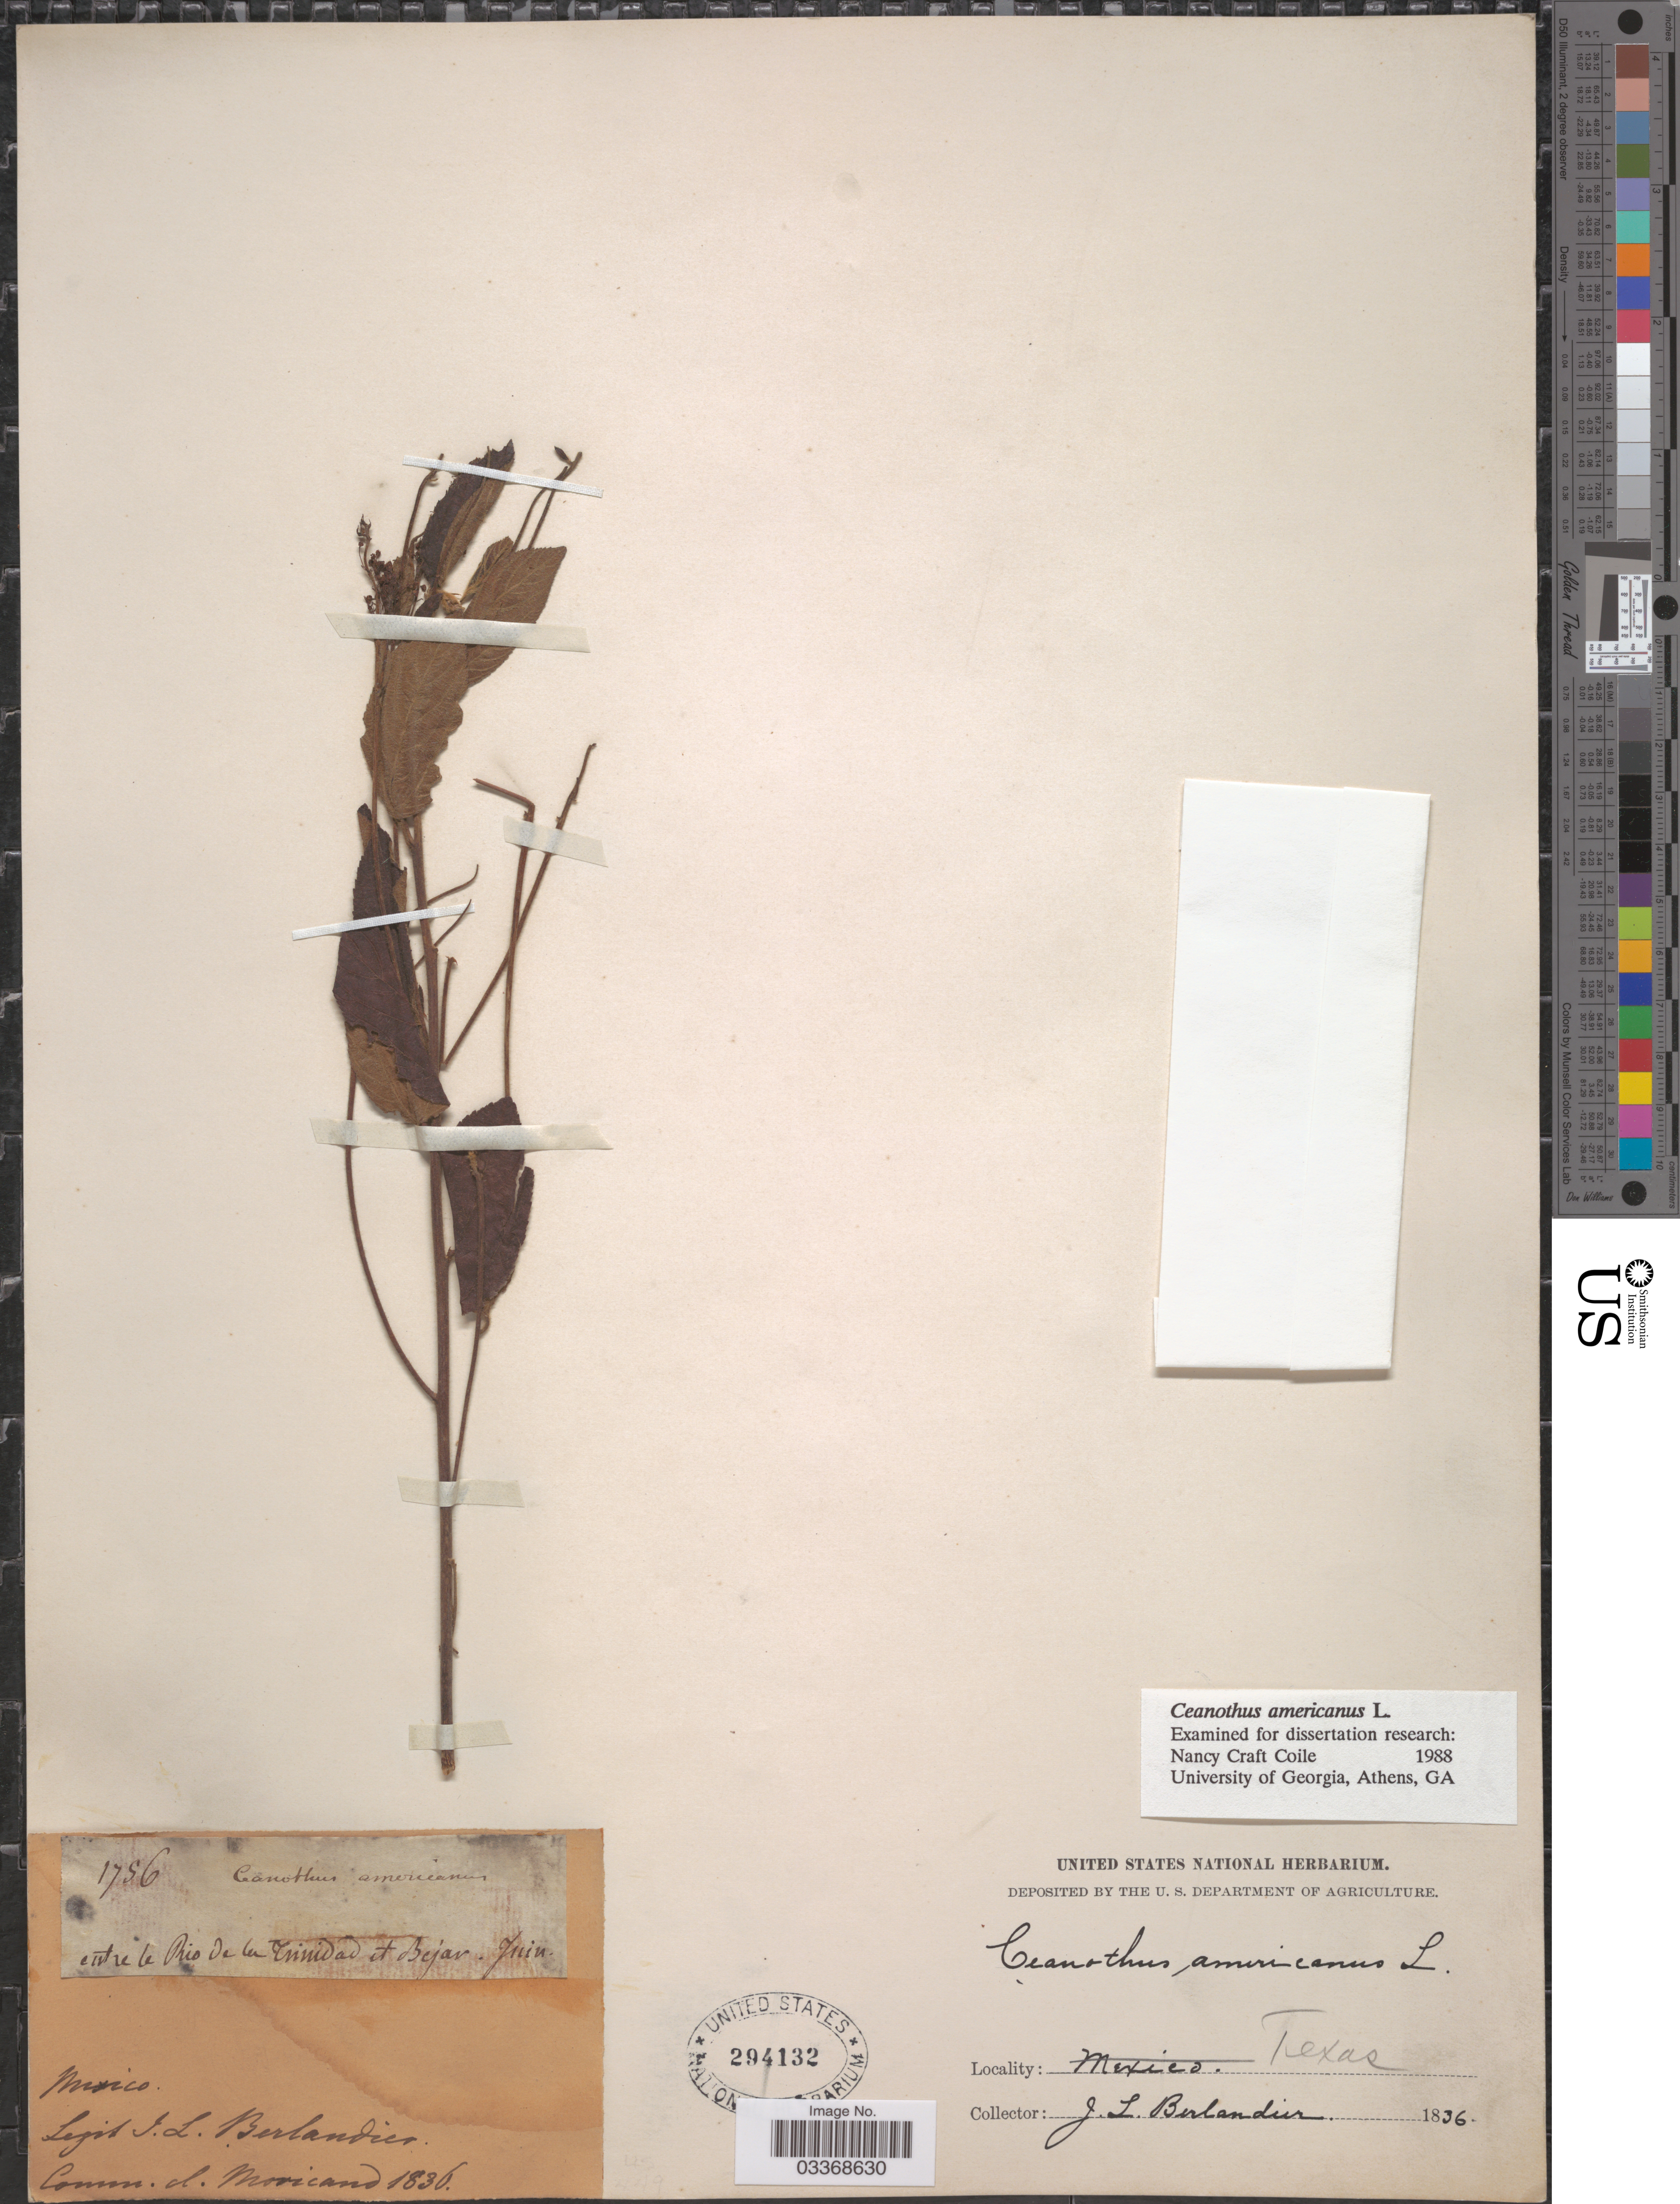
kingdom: Plantae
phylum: Tracheophyta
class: Magnoliopsida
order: Rosales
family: Rhamnaceae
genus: Ceanothus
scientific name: Ceanothus americanus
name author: L.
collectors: J. L. Berlandier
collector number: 1756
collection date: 1836-06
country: United States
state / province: Texas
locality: Entre le Rio de la Trinidad et Bejar.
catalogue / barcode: US 294132